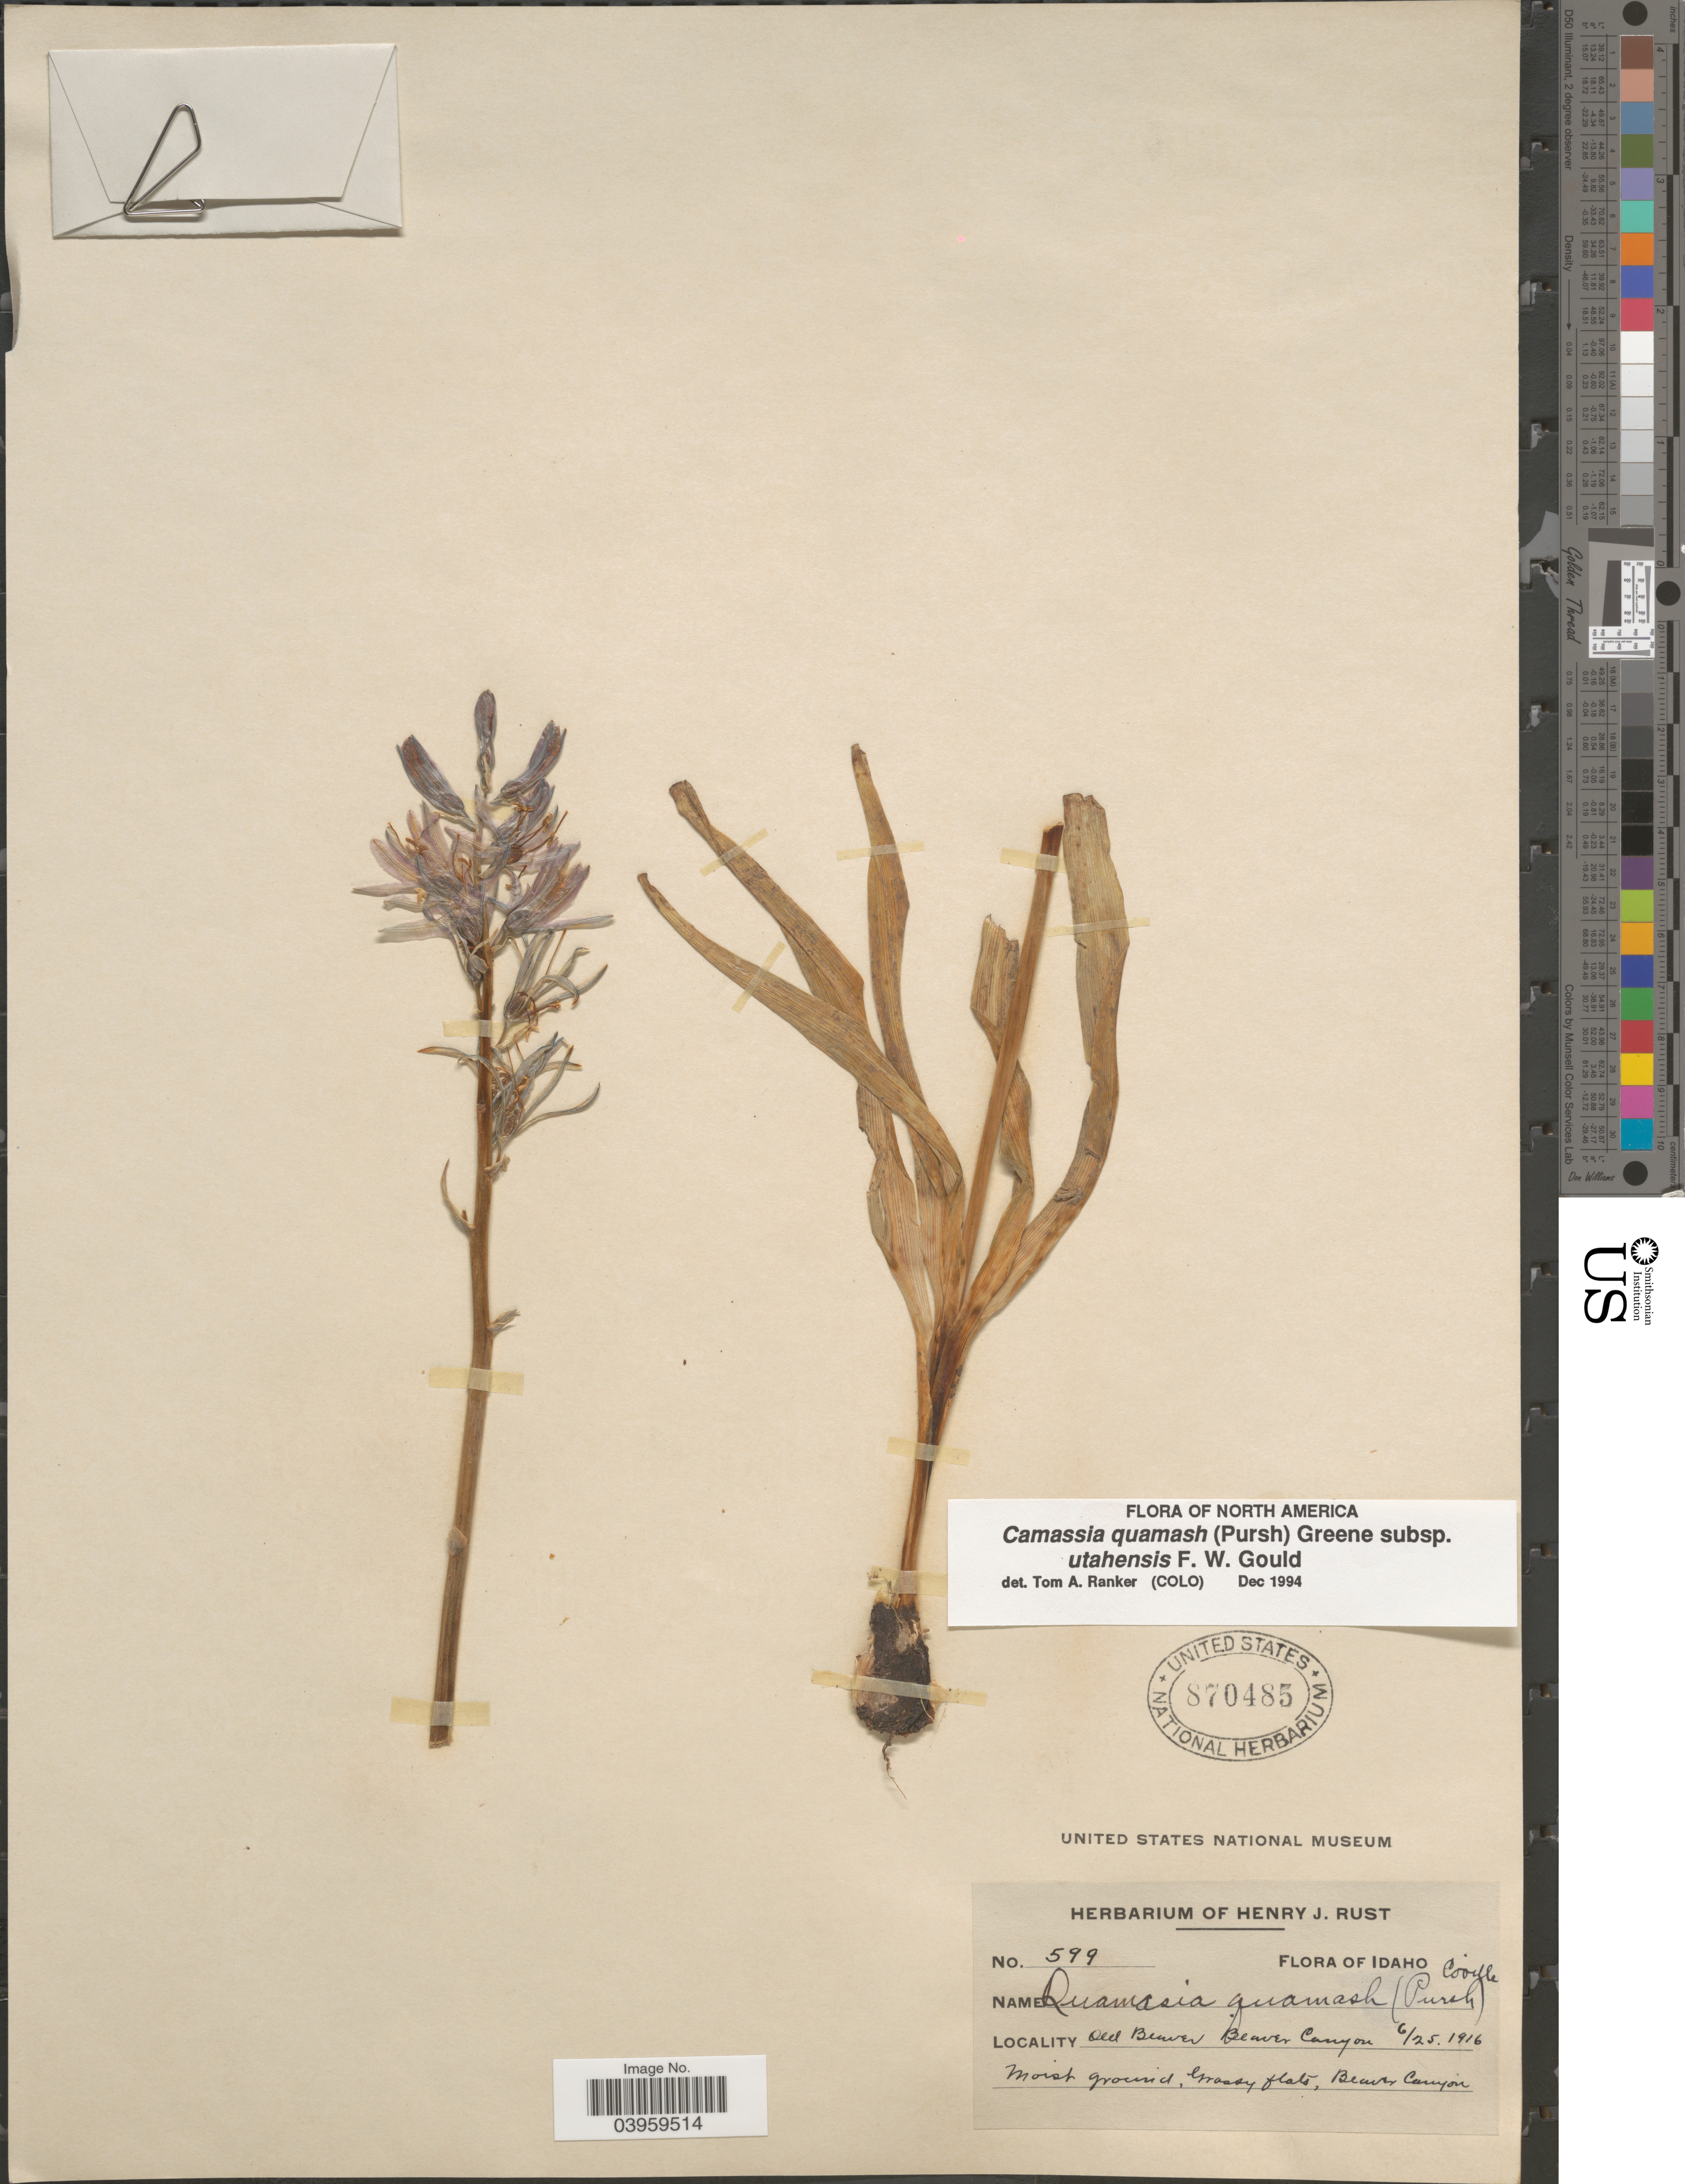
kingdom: Plantae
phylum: Tracheophyta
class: Liliopsida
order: Asparagales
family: Asparagaceae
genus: Camassia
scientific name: Camassia quamash subsp. utahensis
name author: Gould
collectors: ex herb. Henry J. Rust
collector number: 599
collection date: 1916-06-25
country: United States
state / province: Idaho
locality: Old Beaver Beaver Canyon. Moist ground, Grassy flats, Beaver Canyon.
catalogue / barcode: US 870485